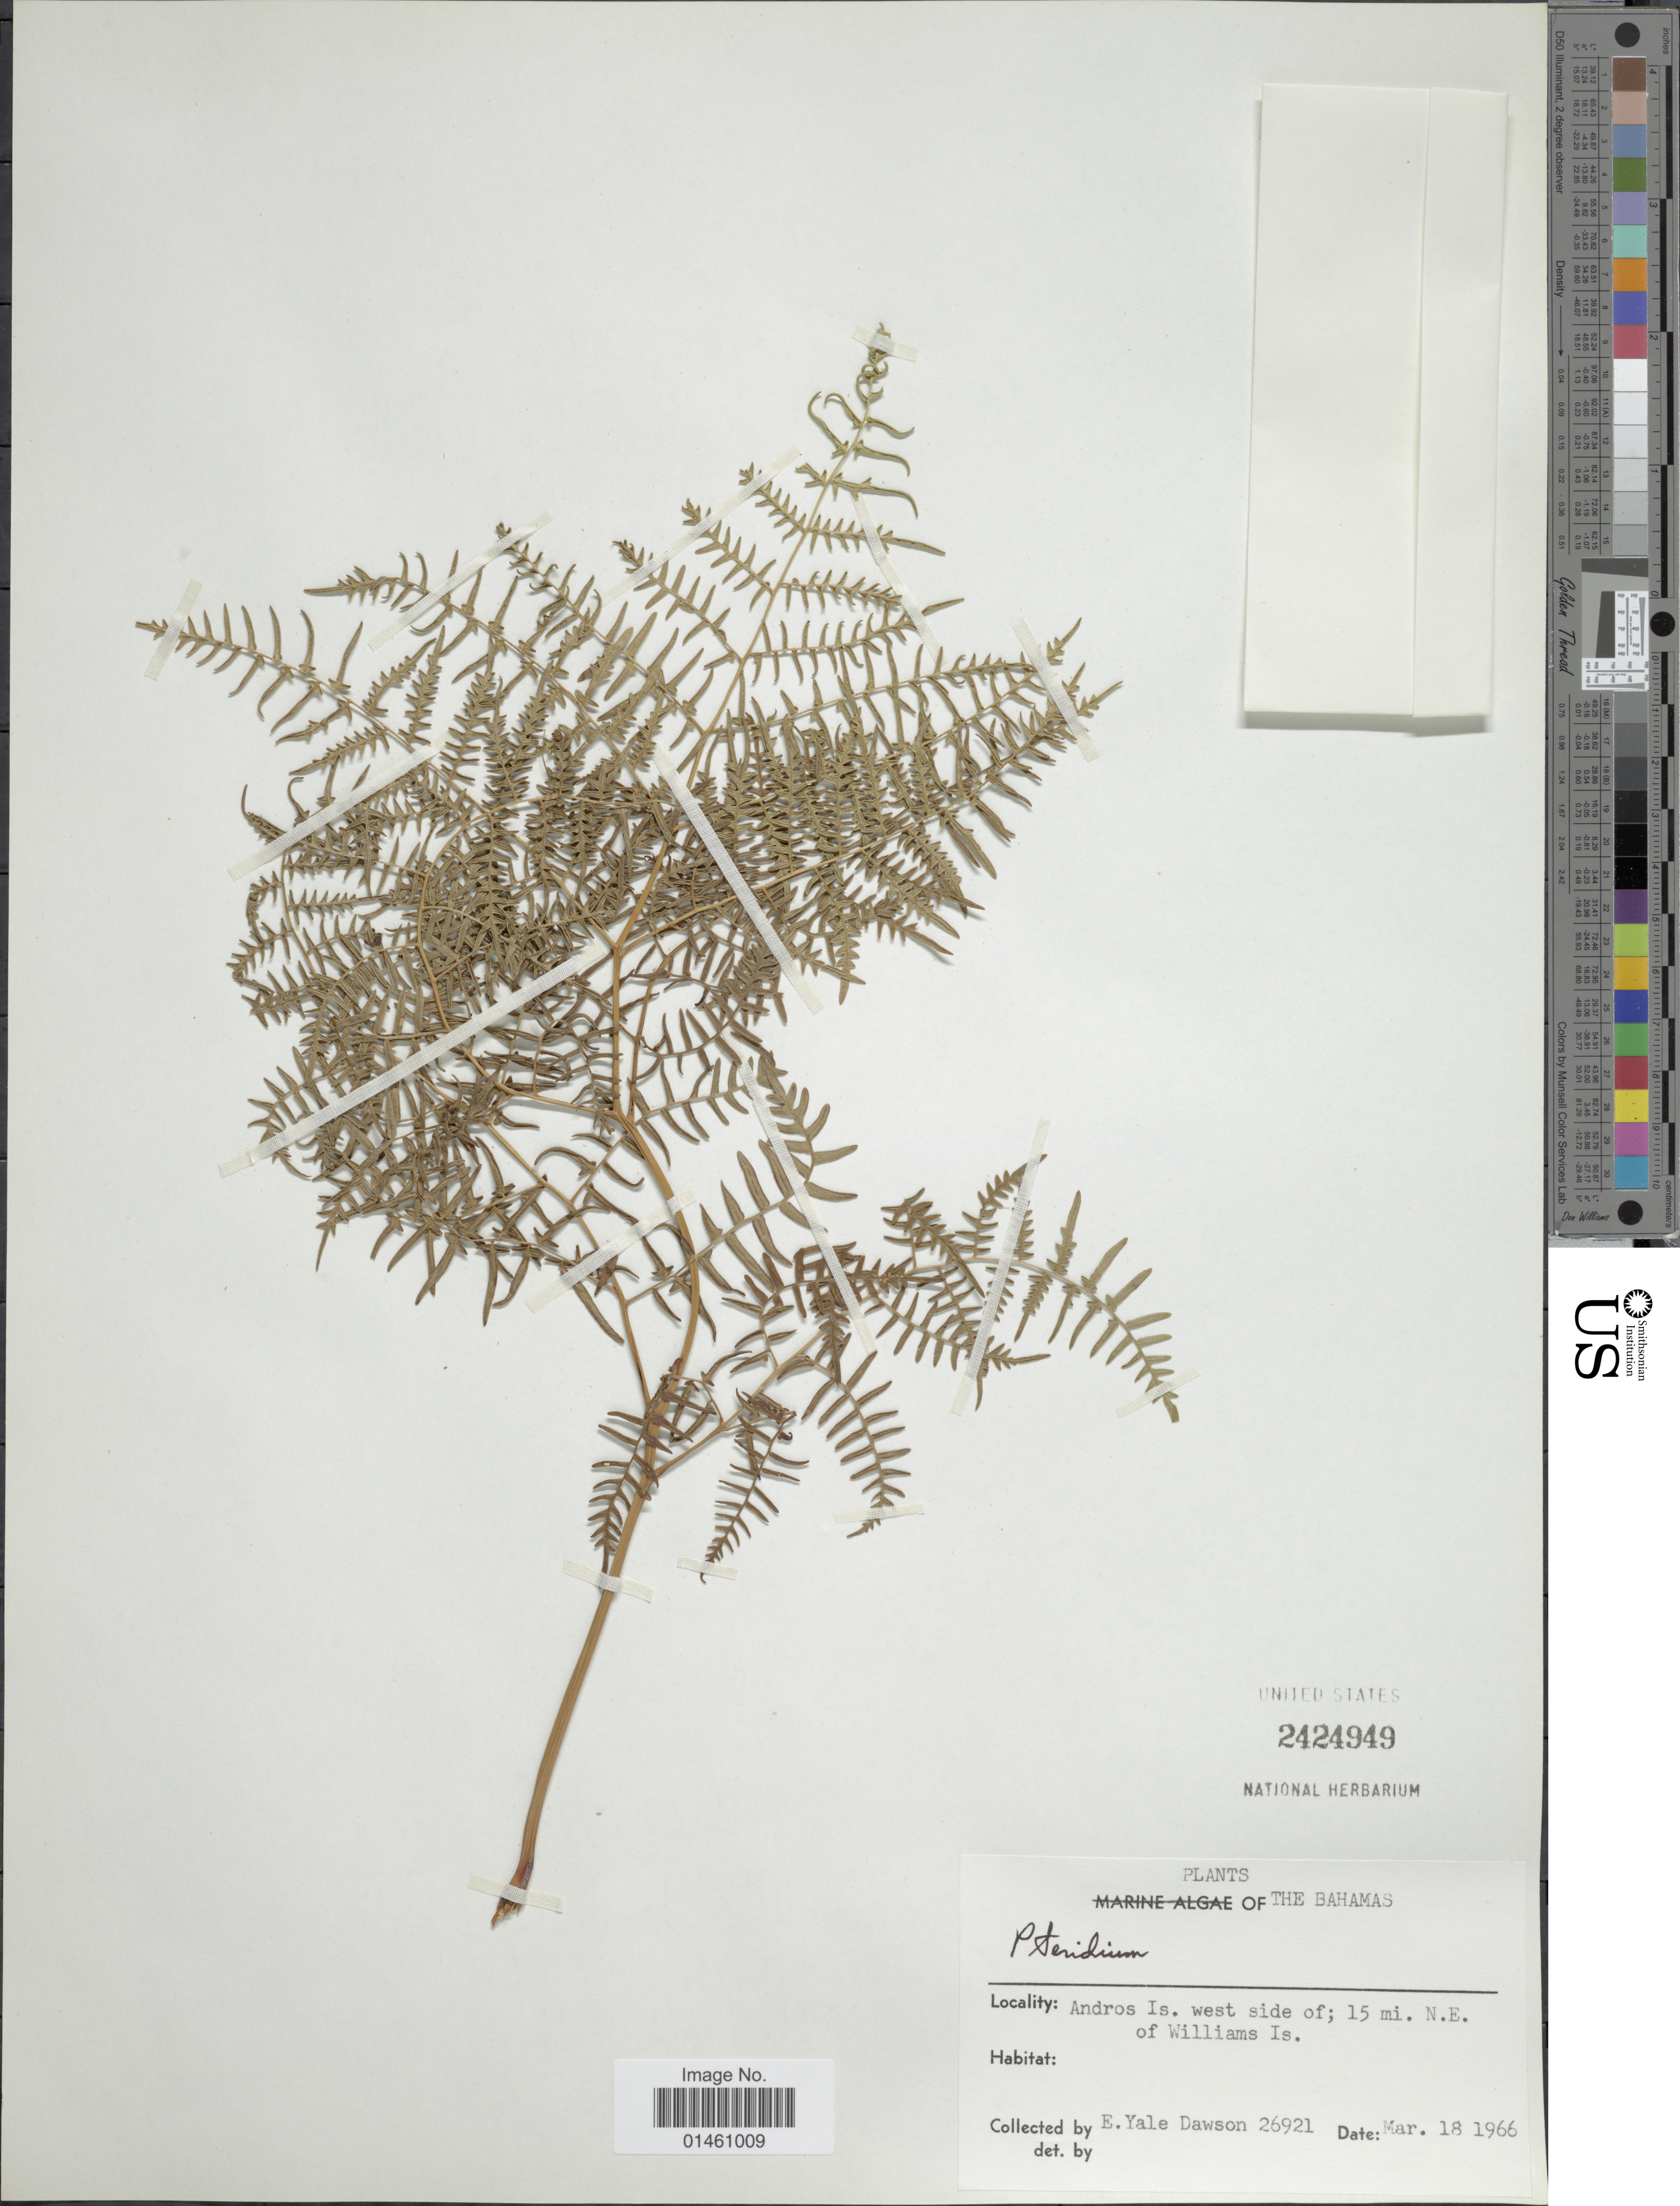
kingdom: Plantae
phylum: Tracheophyta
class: Polypodiopsida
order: Polypodiales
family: Dennstaedtiaceae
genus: Pteridium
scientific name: Pteridium caudatum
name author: (L.) Maxon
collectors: N. Yensen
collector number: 26921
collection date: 1966-03-18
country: Bahamas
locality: Andros Is. west side of; 15 mi. N.E. of Williams Es.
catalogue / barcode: US 2424949